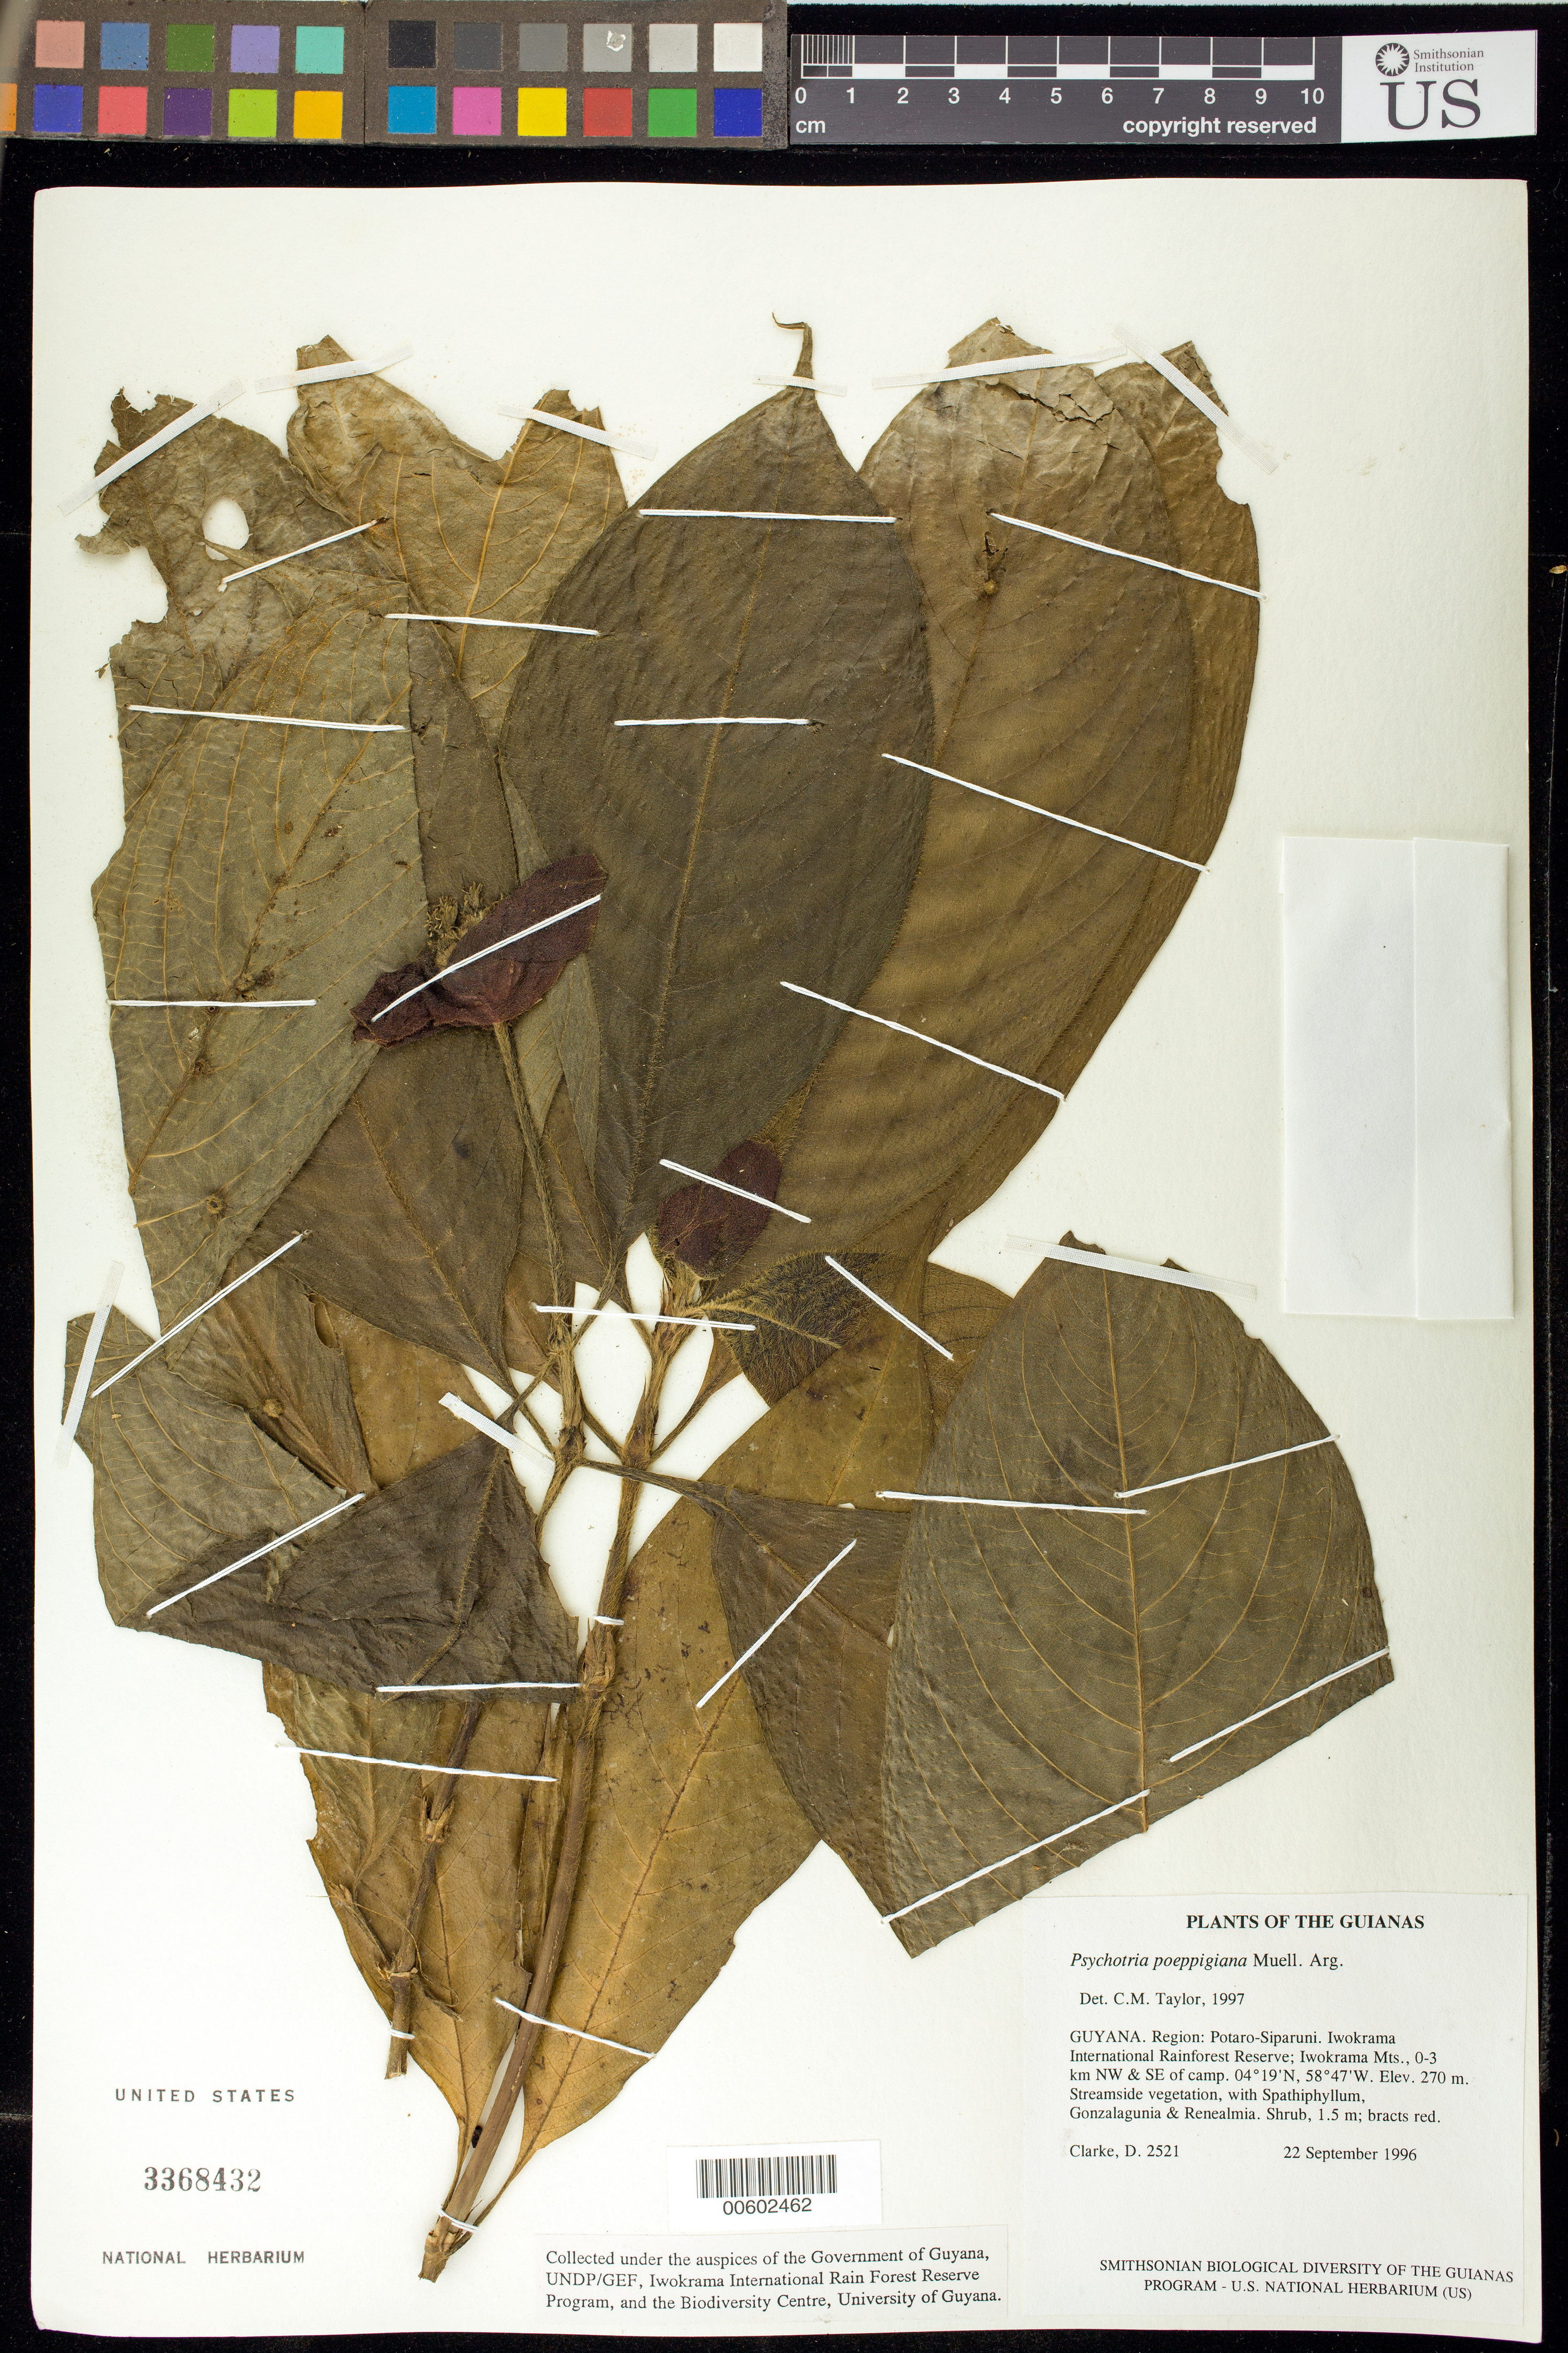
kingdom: Plantae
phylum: Tracheophyta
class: Magnoliopsida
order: Gentianales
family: Rubiaceae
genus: Palicourea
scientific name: Palicourea tomentosa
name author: (Aubl.) Borhidi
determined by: Kirkbride, J. H., Jr.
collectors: H. D. Clarke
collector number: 2521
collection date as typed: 22 September 1996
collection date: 1996-09-22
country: Guyana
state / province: Potaro-Siparuni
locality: Iwokrama International Rainforest Reserve; Iwokrama Mts., 0-3 km NW & SE of camp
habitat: Streamside vegetation, with Spathiphyllum, Gonzalagunia & Renealmia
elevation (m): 270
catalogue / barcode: US 3368432